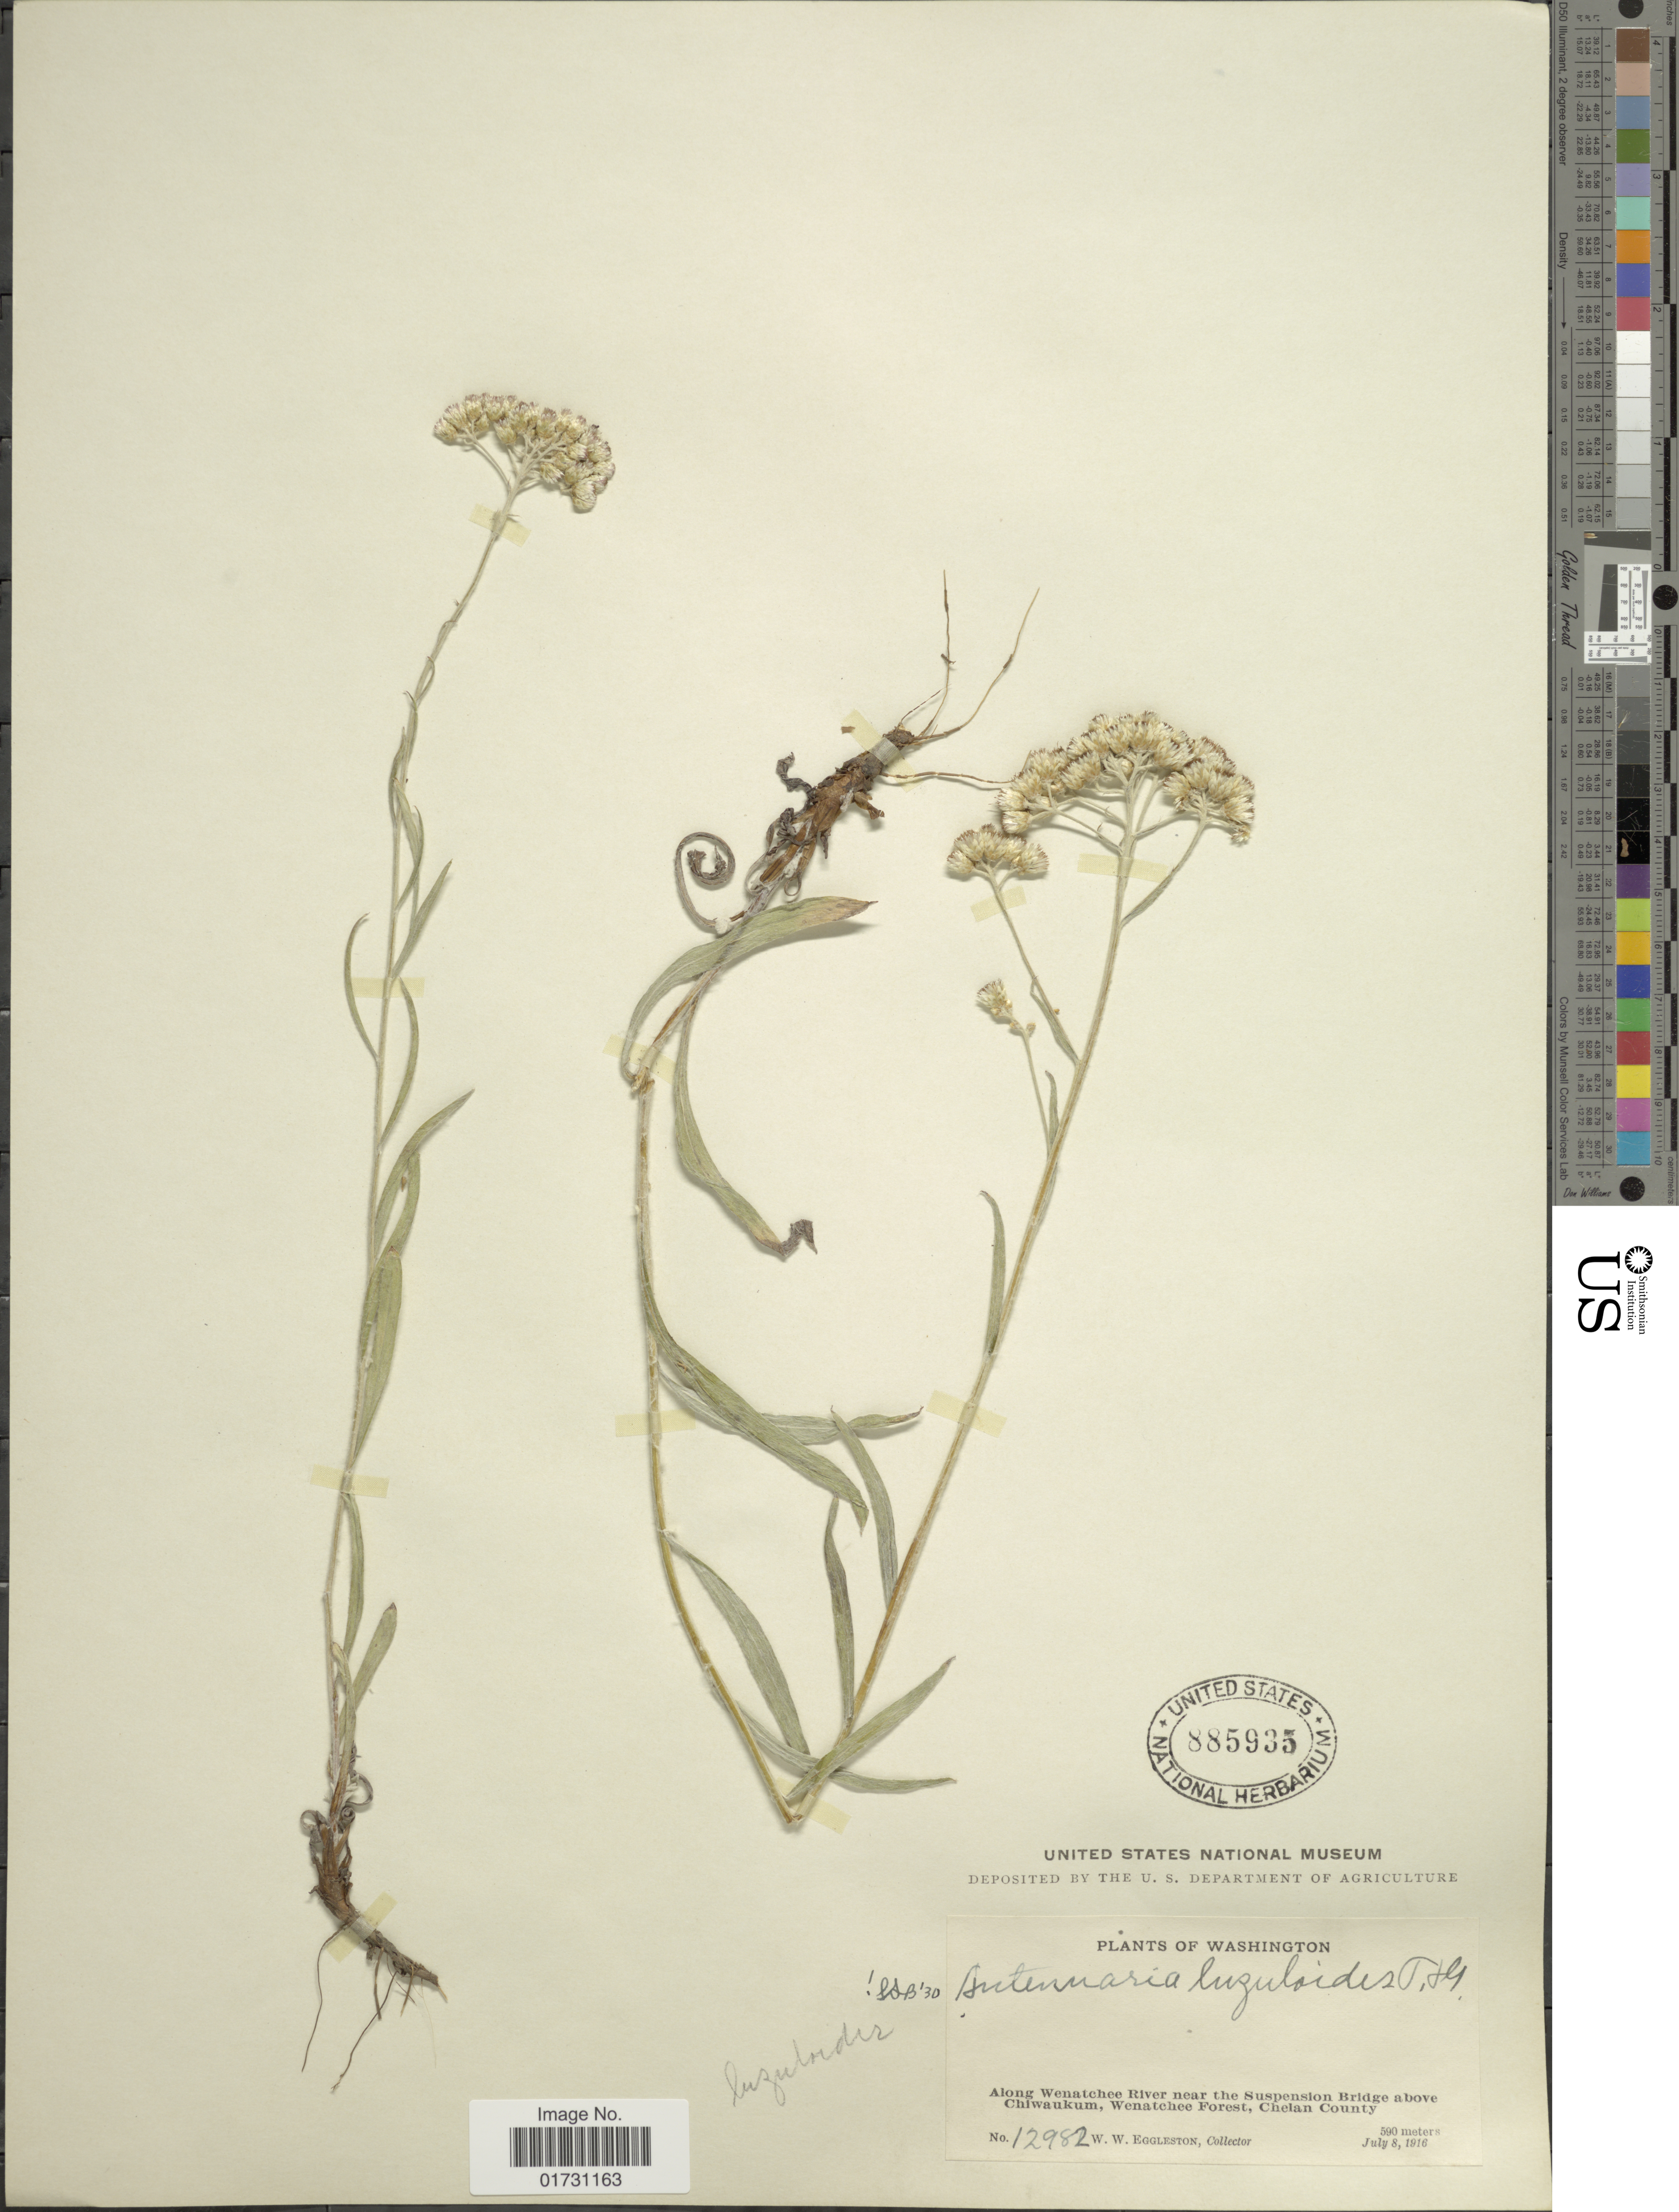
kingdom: Plantae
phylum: Tracheophyta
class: Magnoliopsida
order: Asterales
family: Asteraceae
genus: Antennaria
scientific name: Antennaria luzuloides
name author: Torr. & A. Gray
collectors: W. W. Eggleston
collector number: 12982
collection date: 1916-07-08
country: United States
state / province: Washington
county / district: Chelan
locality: Along Wenatchee River near the Suspension Bridge above Chiwaukum, Wenatchee Forest, Chelan County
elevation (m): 590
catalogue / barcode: US 885935